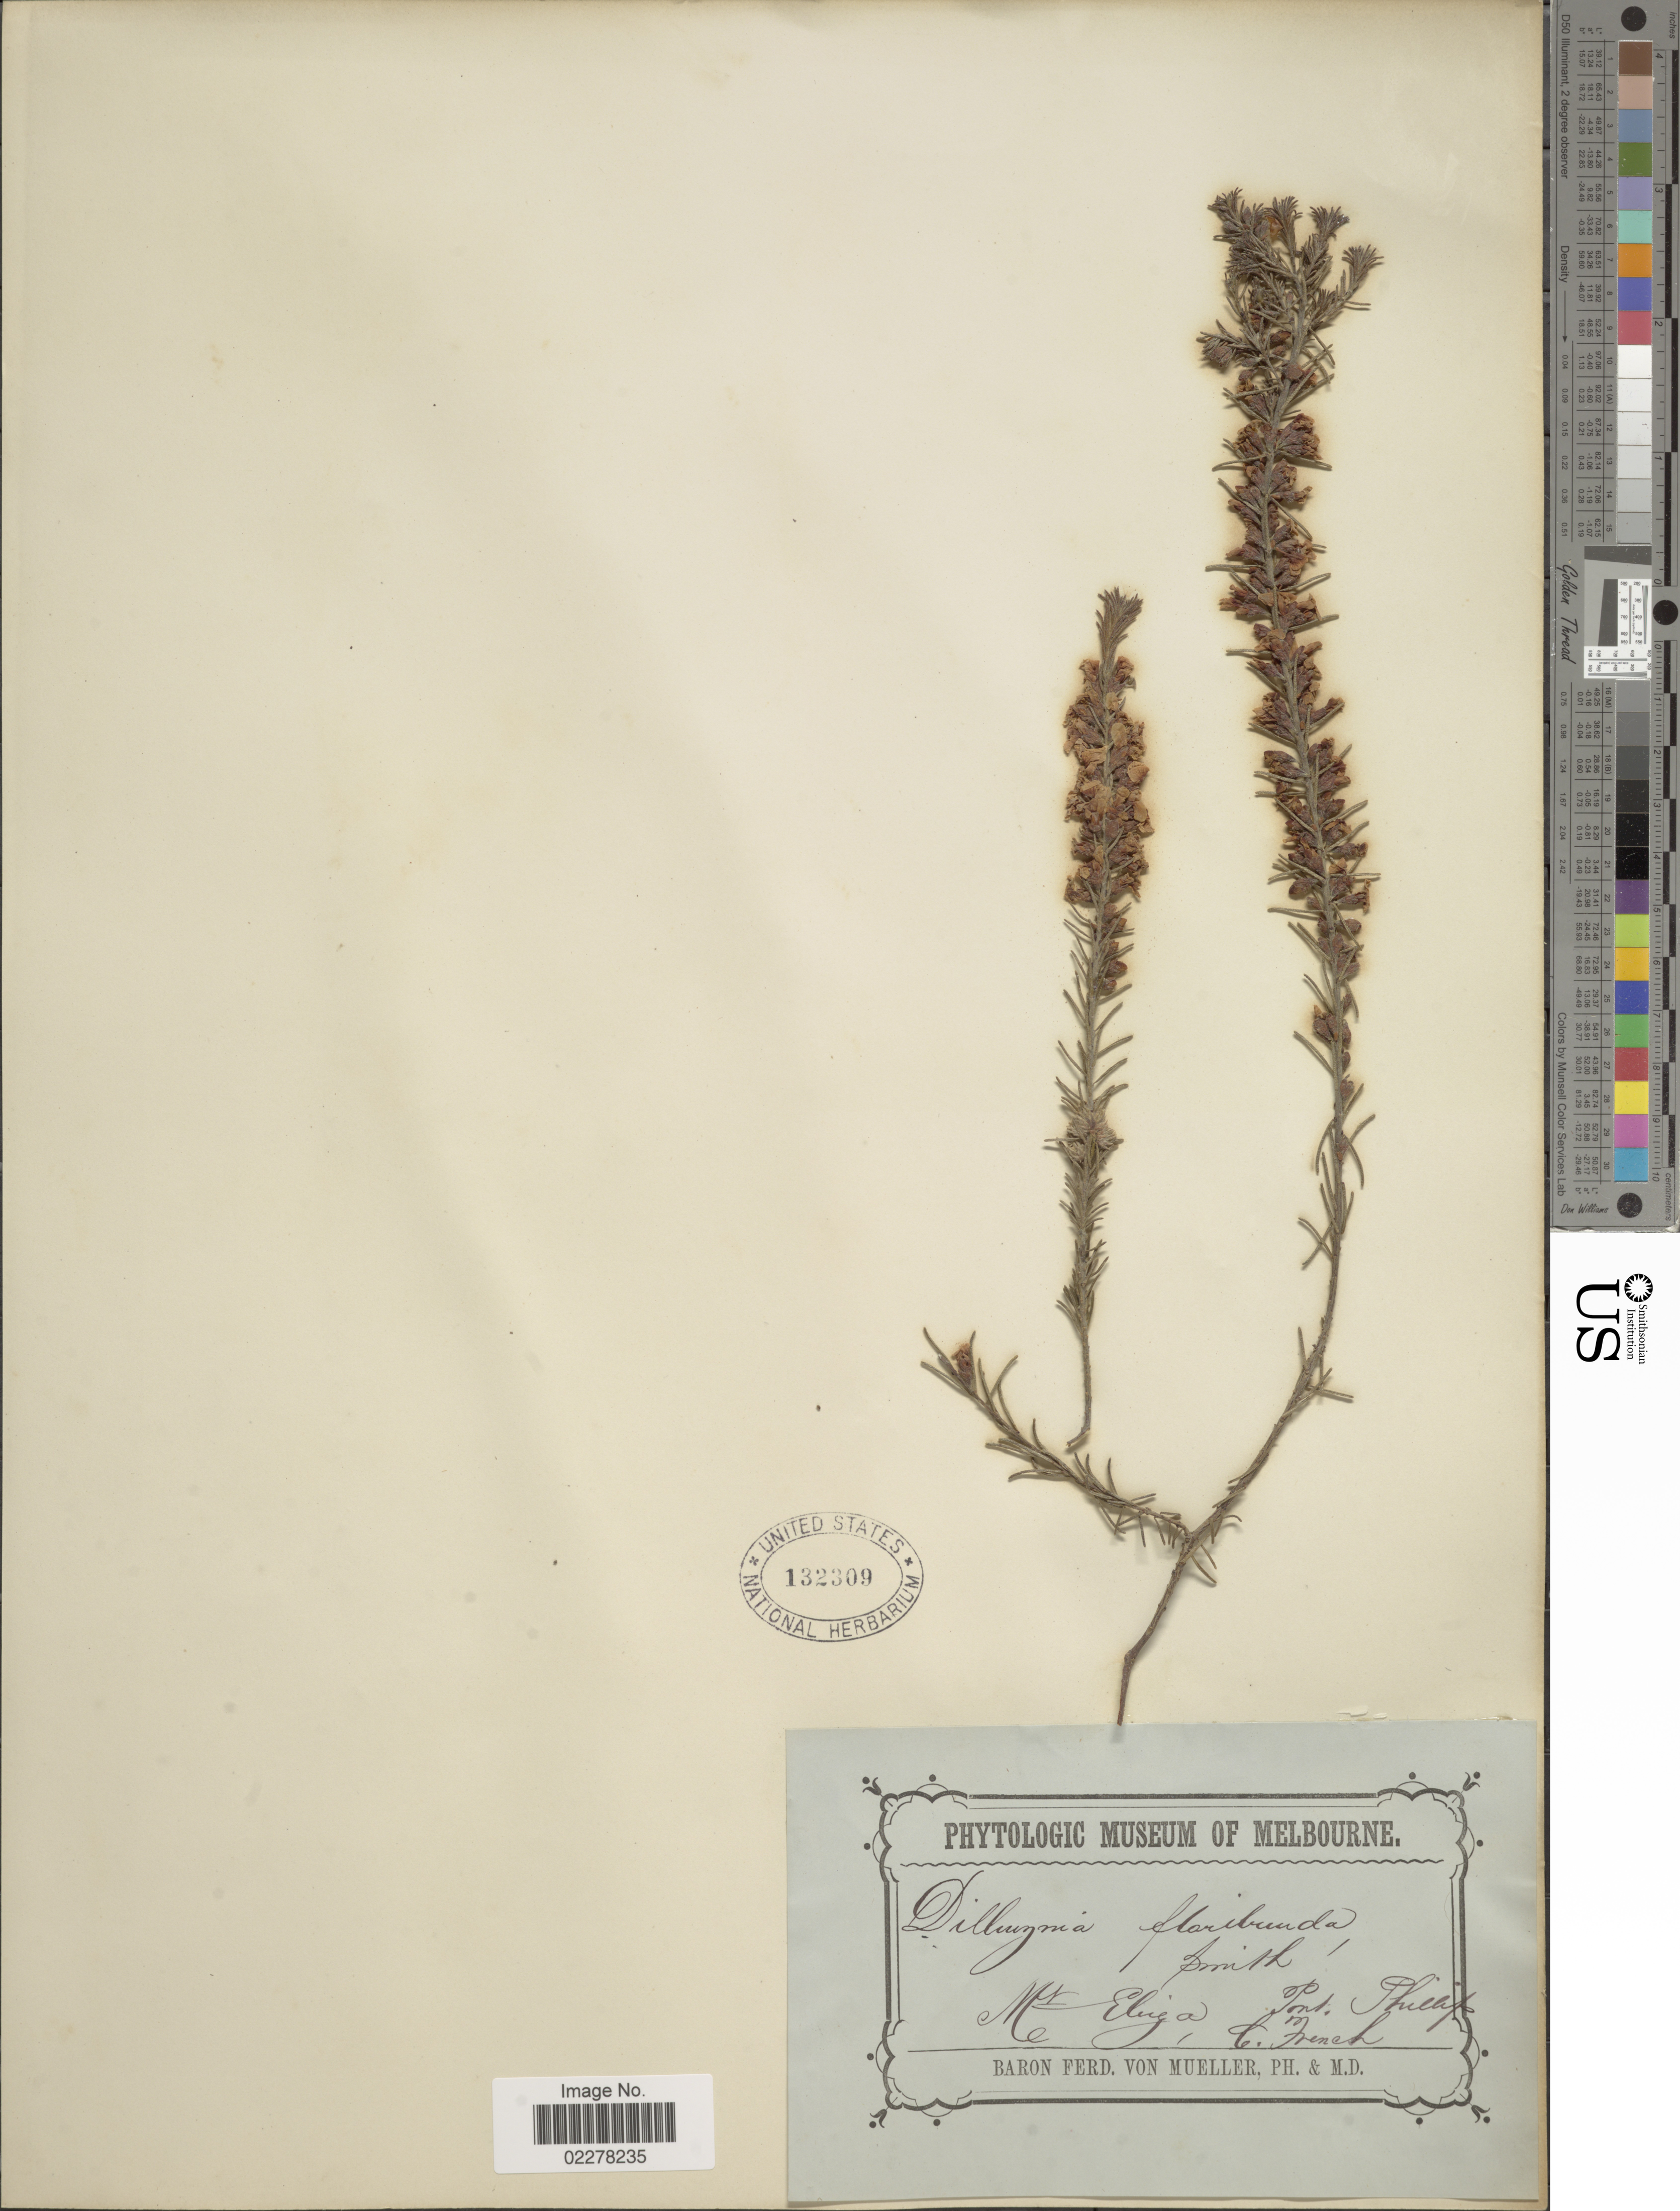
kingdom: Plantae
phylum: Tracheophyta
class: Magnoliopsida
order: Fabales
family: Fabaceae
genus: Dillwynia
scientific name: Dillwynia floribunda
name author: Sm.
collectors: C. French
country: Australia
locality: Mt. Eliza, Port Phillip.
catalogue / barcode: US 132309